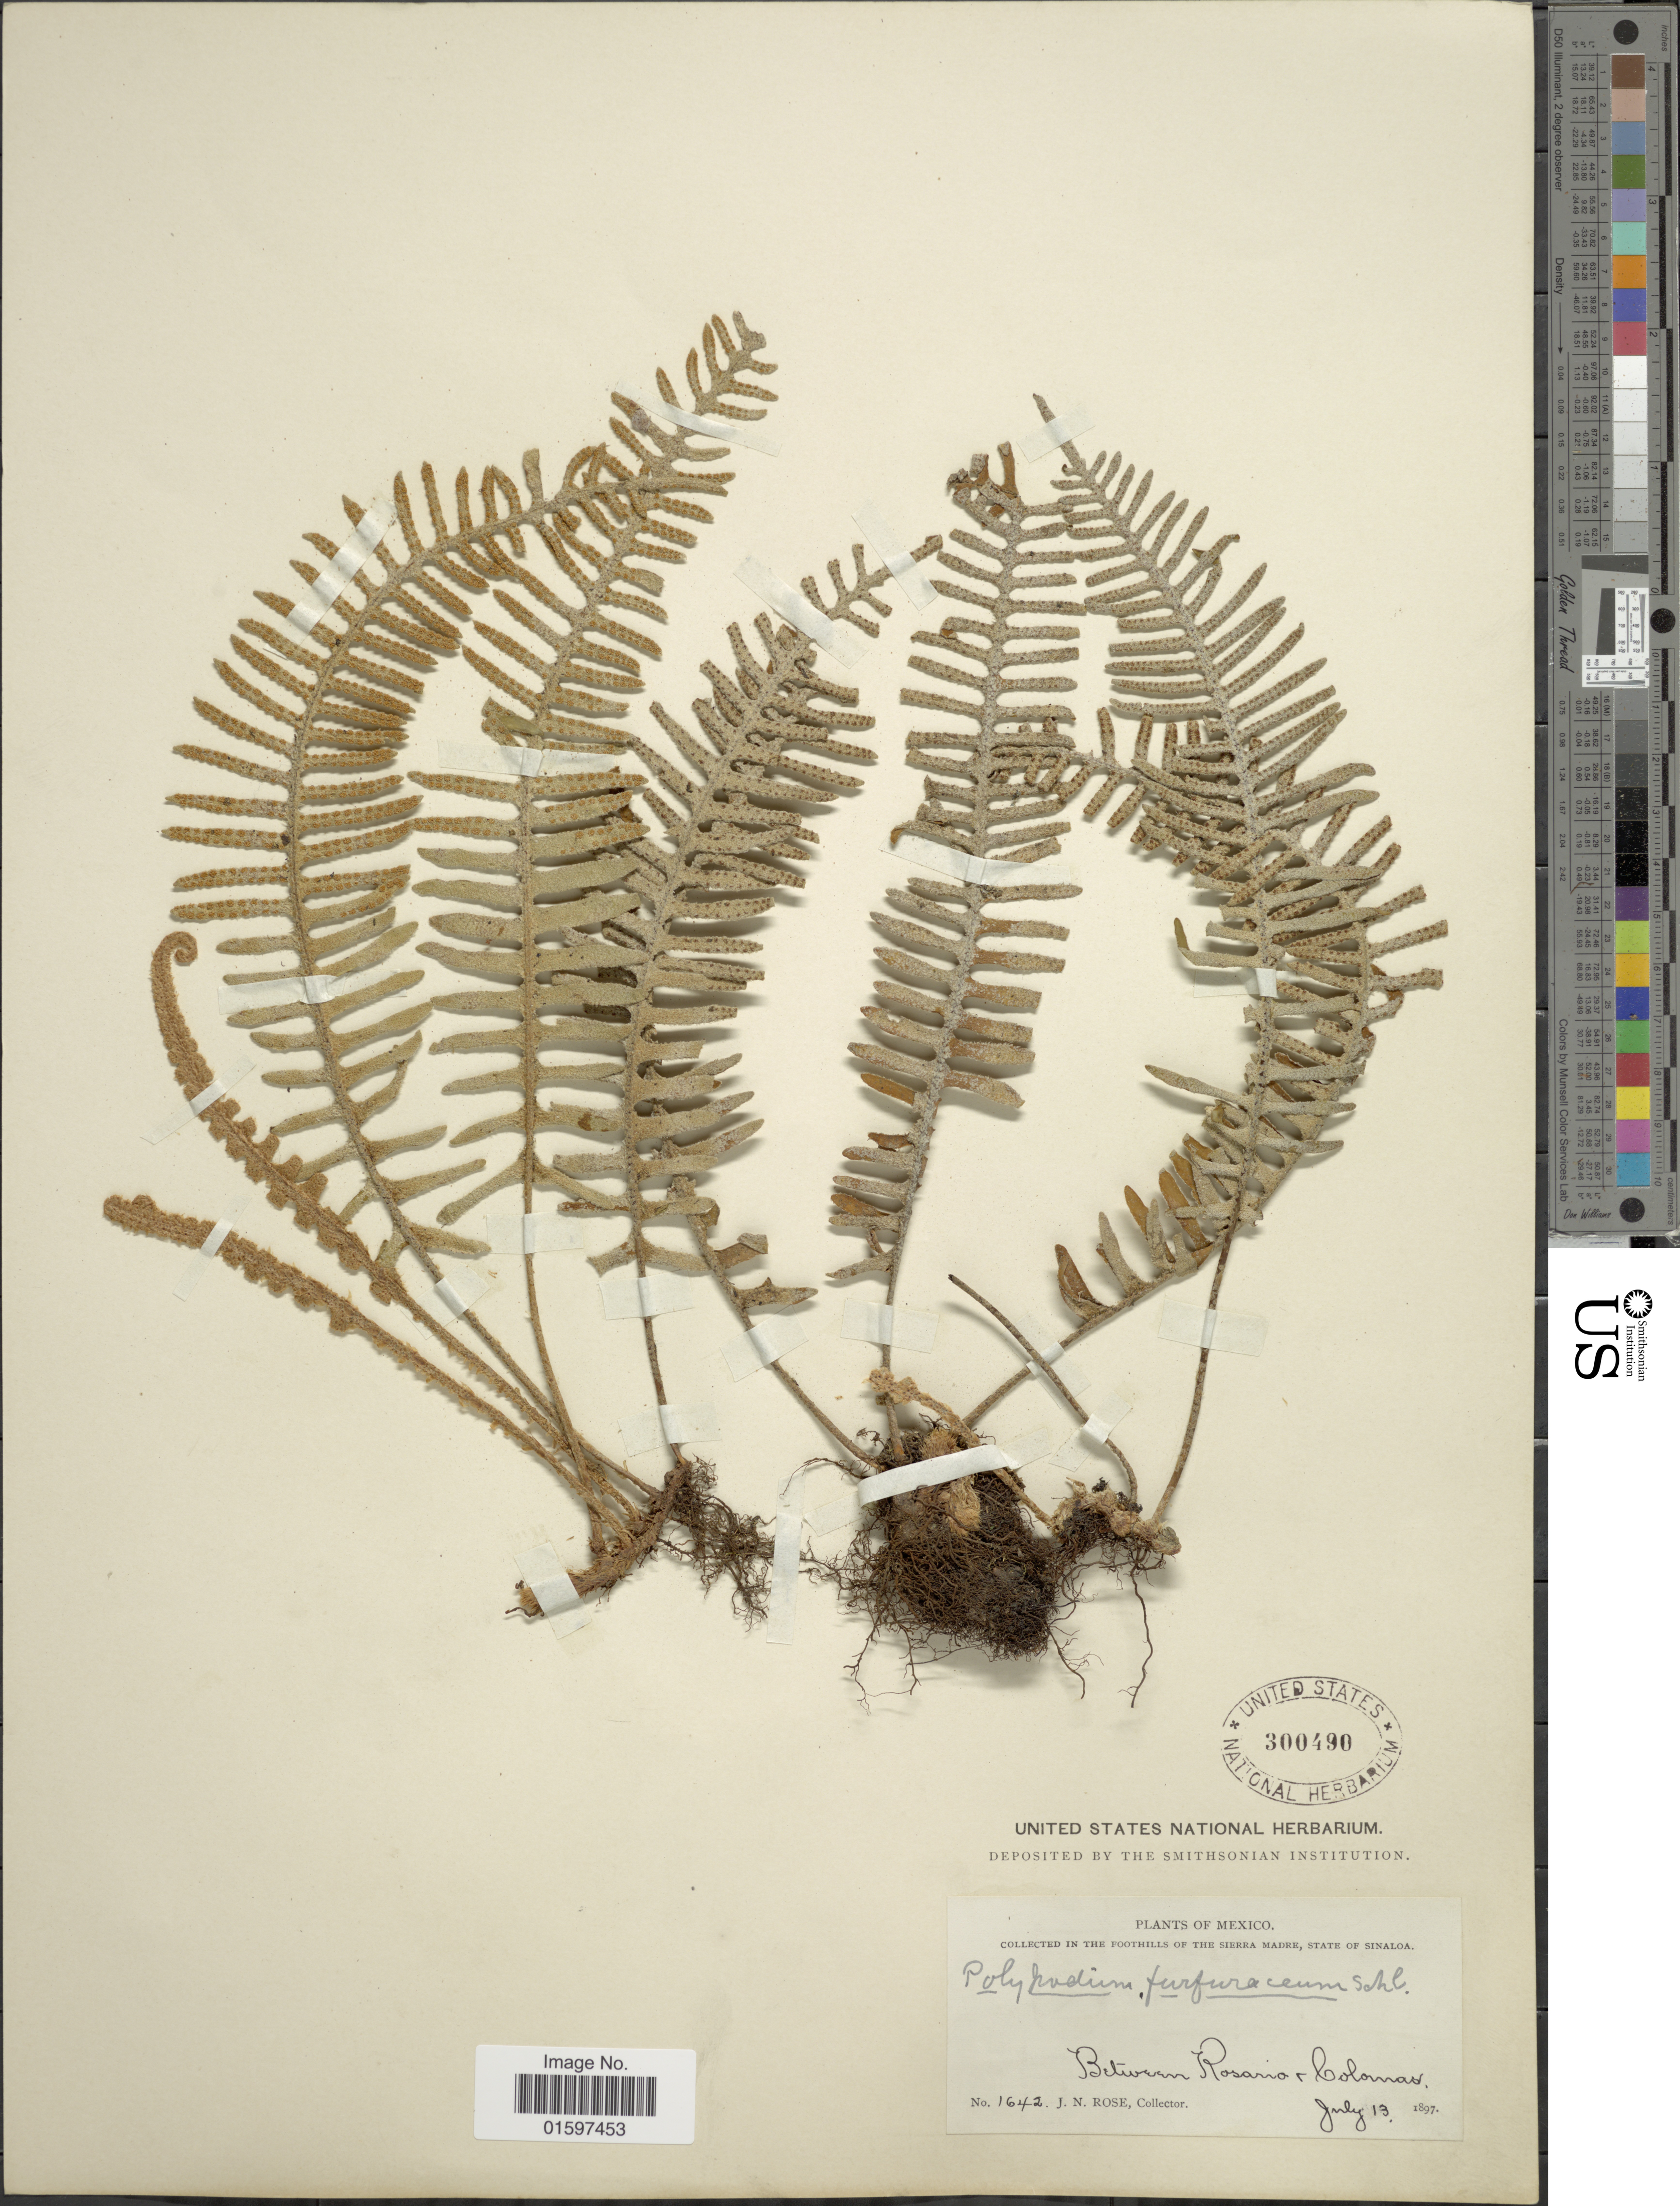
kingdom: Plantae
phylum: Tracheophyta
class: Polypodiopsida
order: Polypodiales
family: Polypodiaceae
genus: Pleopeltis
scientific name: Pleopeltis furfuracea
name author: (Schltdl. & Cham.) A.R. Sm. & Tejero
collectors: J. N. Rose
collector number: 1642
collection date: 1897-07-13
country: Mexico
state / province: Sinaloa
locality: Mexico, foothills of the Sierra Madre, State of Sinaloa, between Rosario , Colomas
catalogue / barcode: US 300490